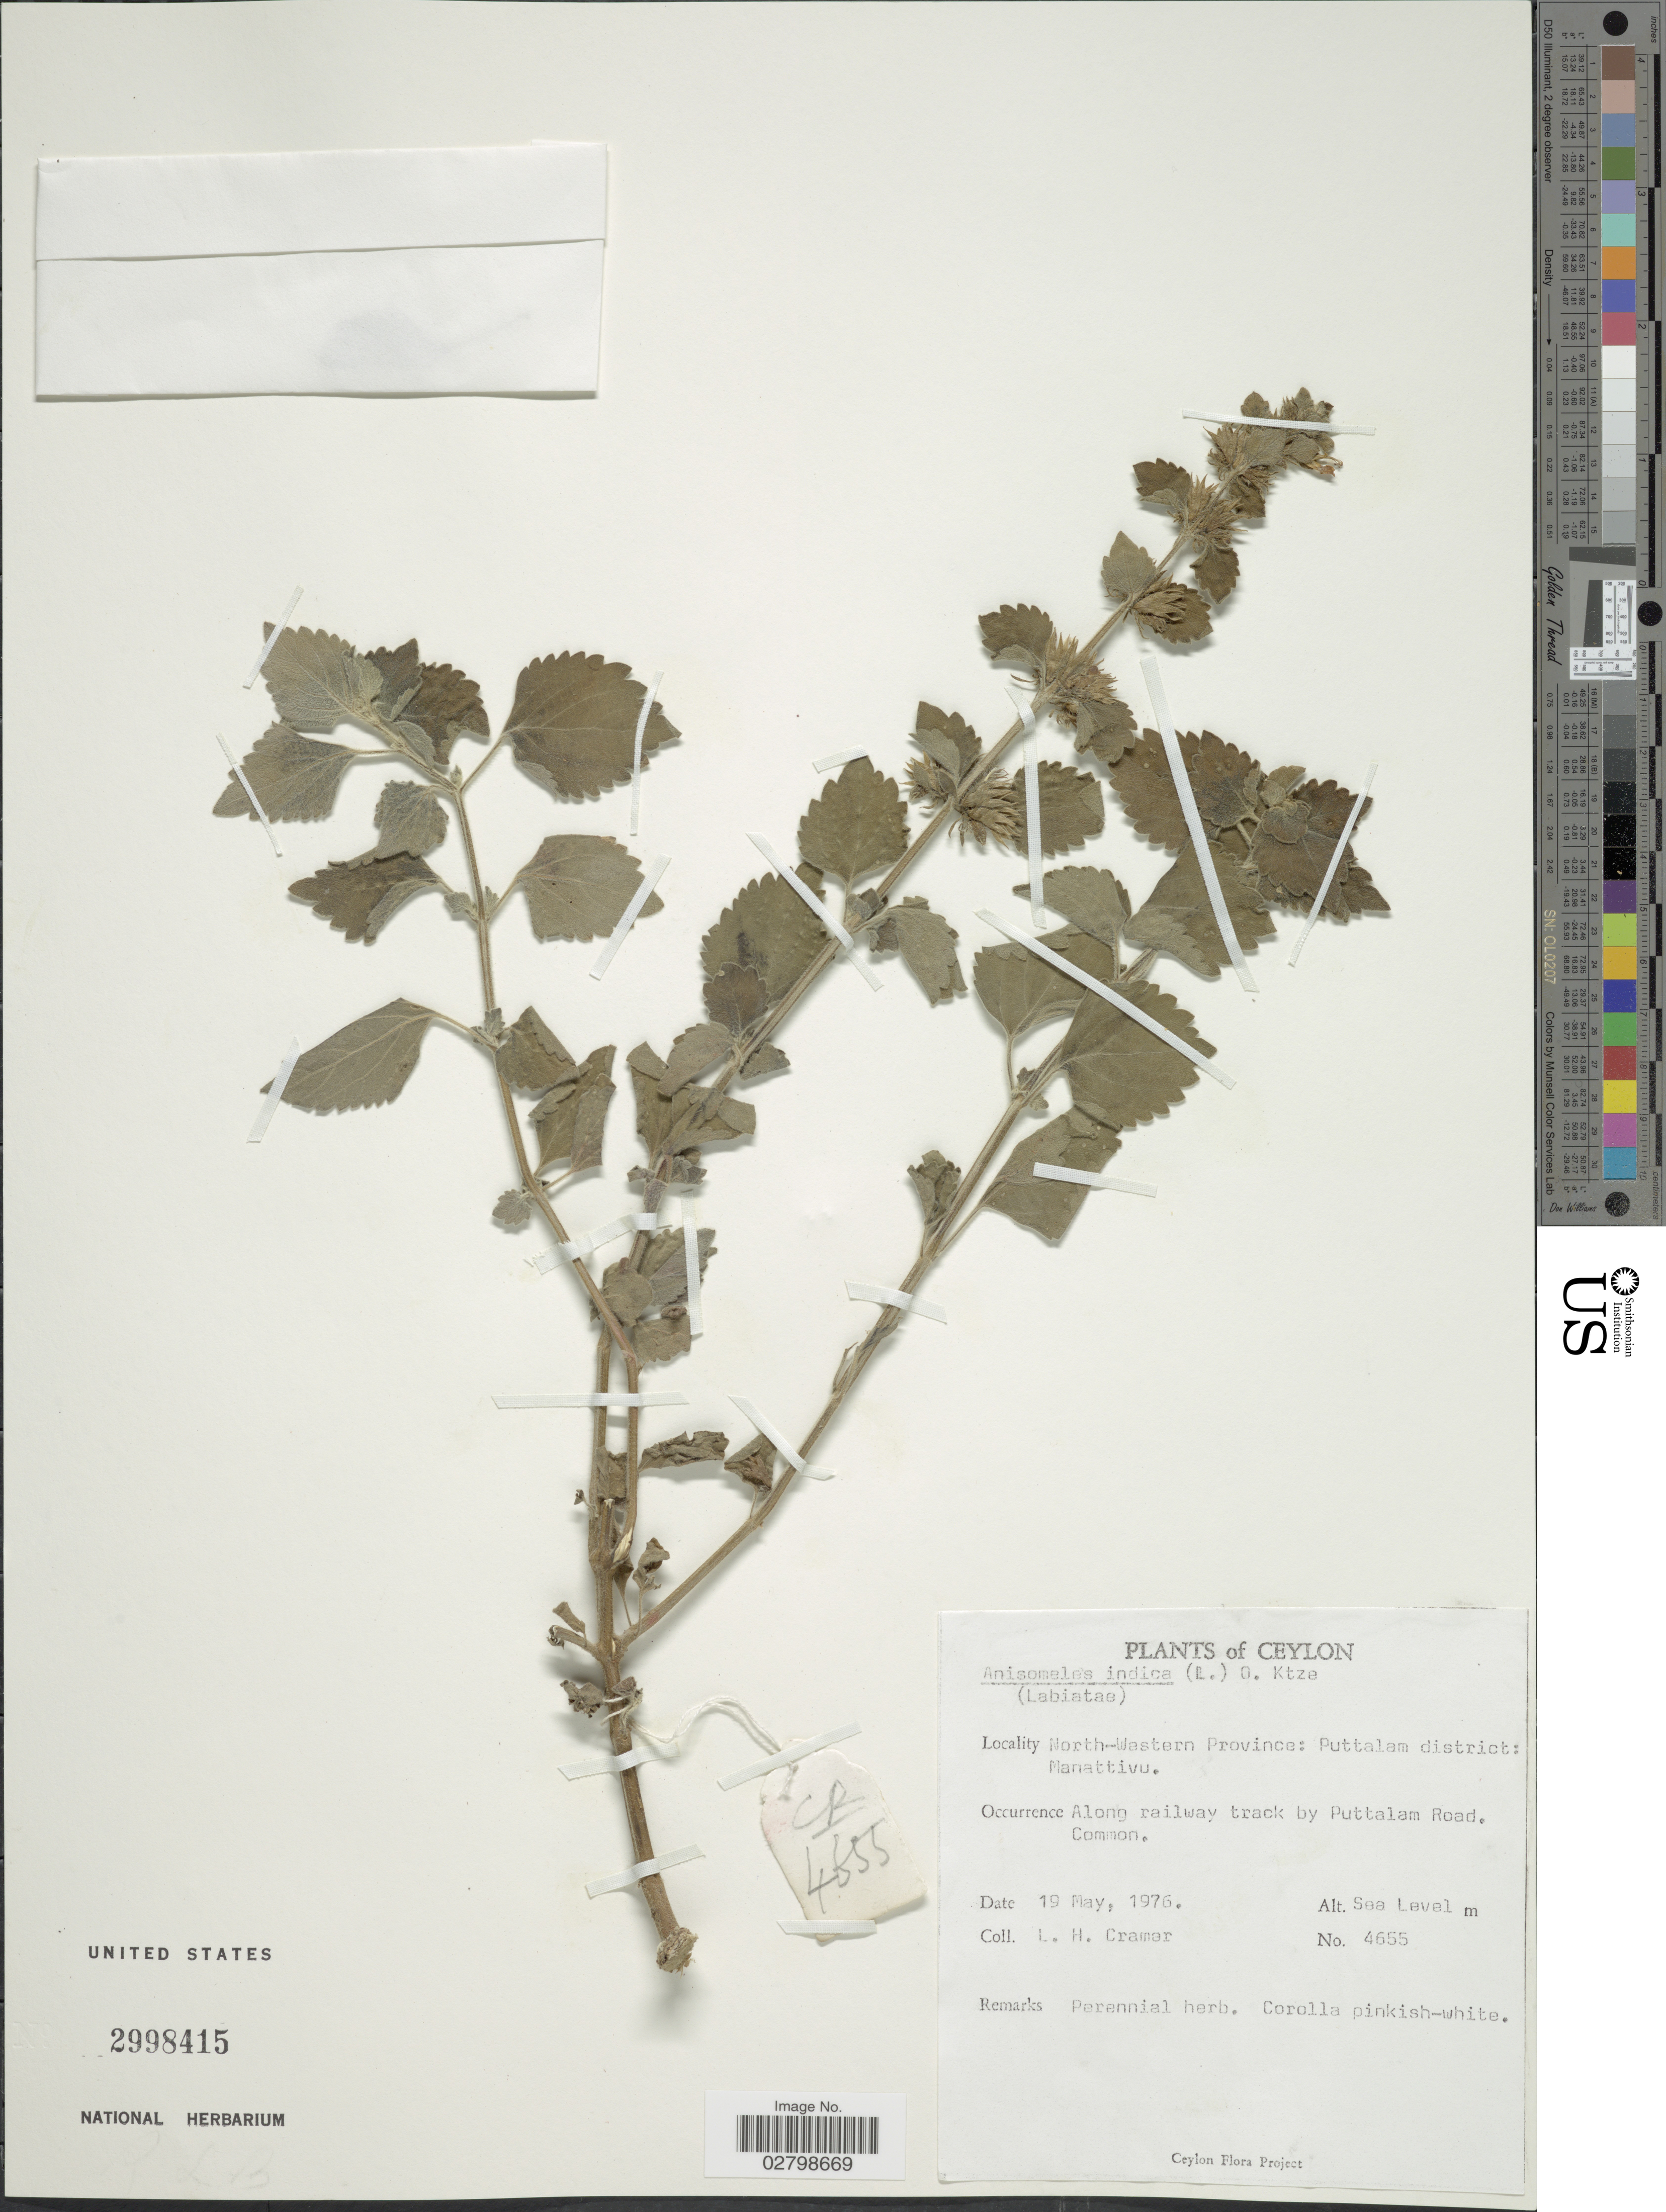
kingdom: Plantae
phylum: Tracheophyta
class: Magnoliopsida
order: Lamiales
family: Lamiaceae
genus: Anisomeles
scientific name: Anisomeles indica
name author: (L.) Kuntze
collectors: L. H. Cramer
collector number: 4655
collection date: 1976-05-19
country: Sri Lanka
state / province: North Western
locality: Ceylon, Puttalam district: Manattivu, along railway track by Puttalam Road.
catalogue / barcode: US 2998415